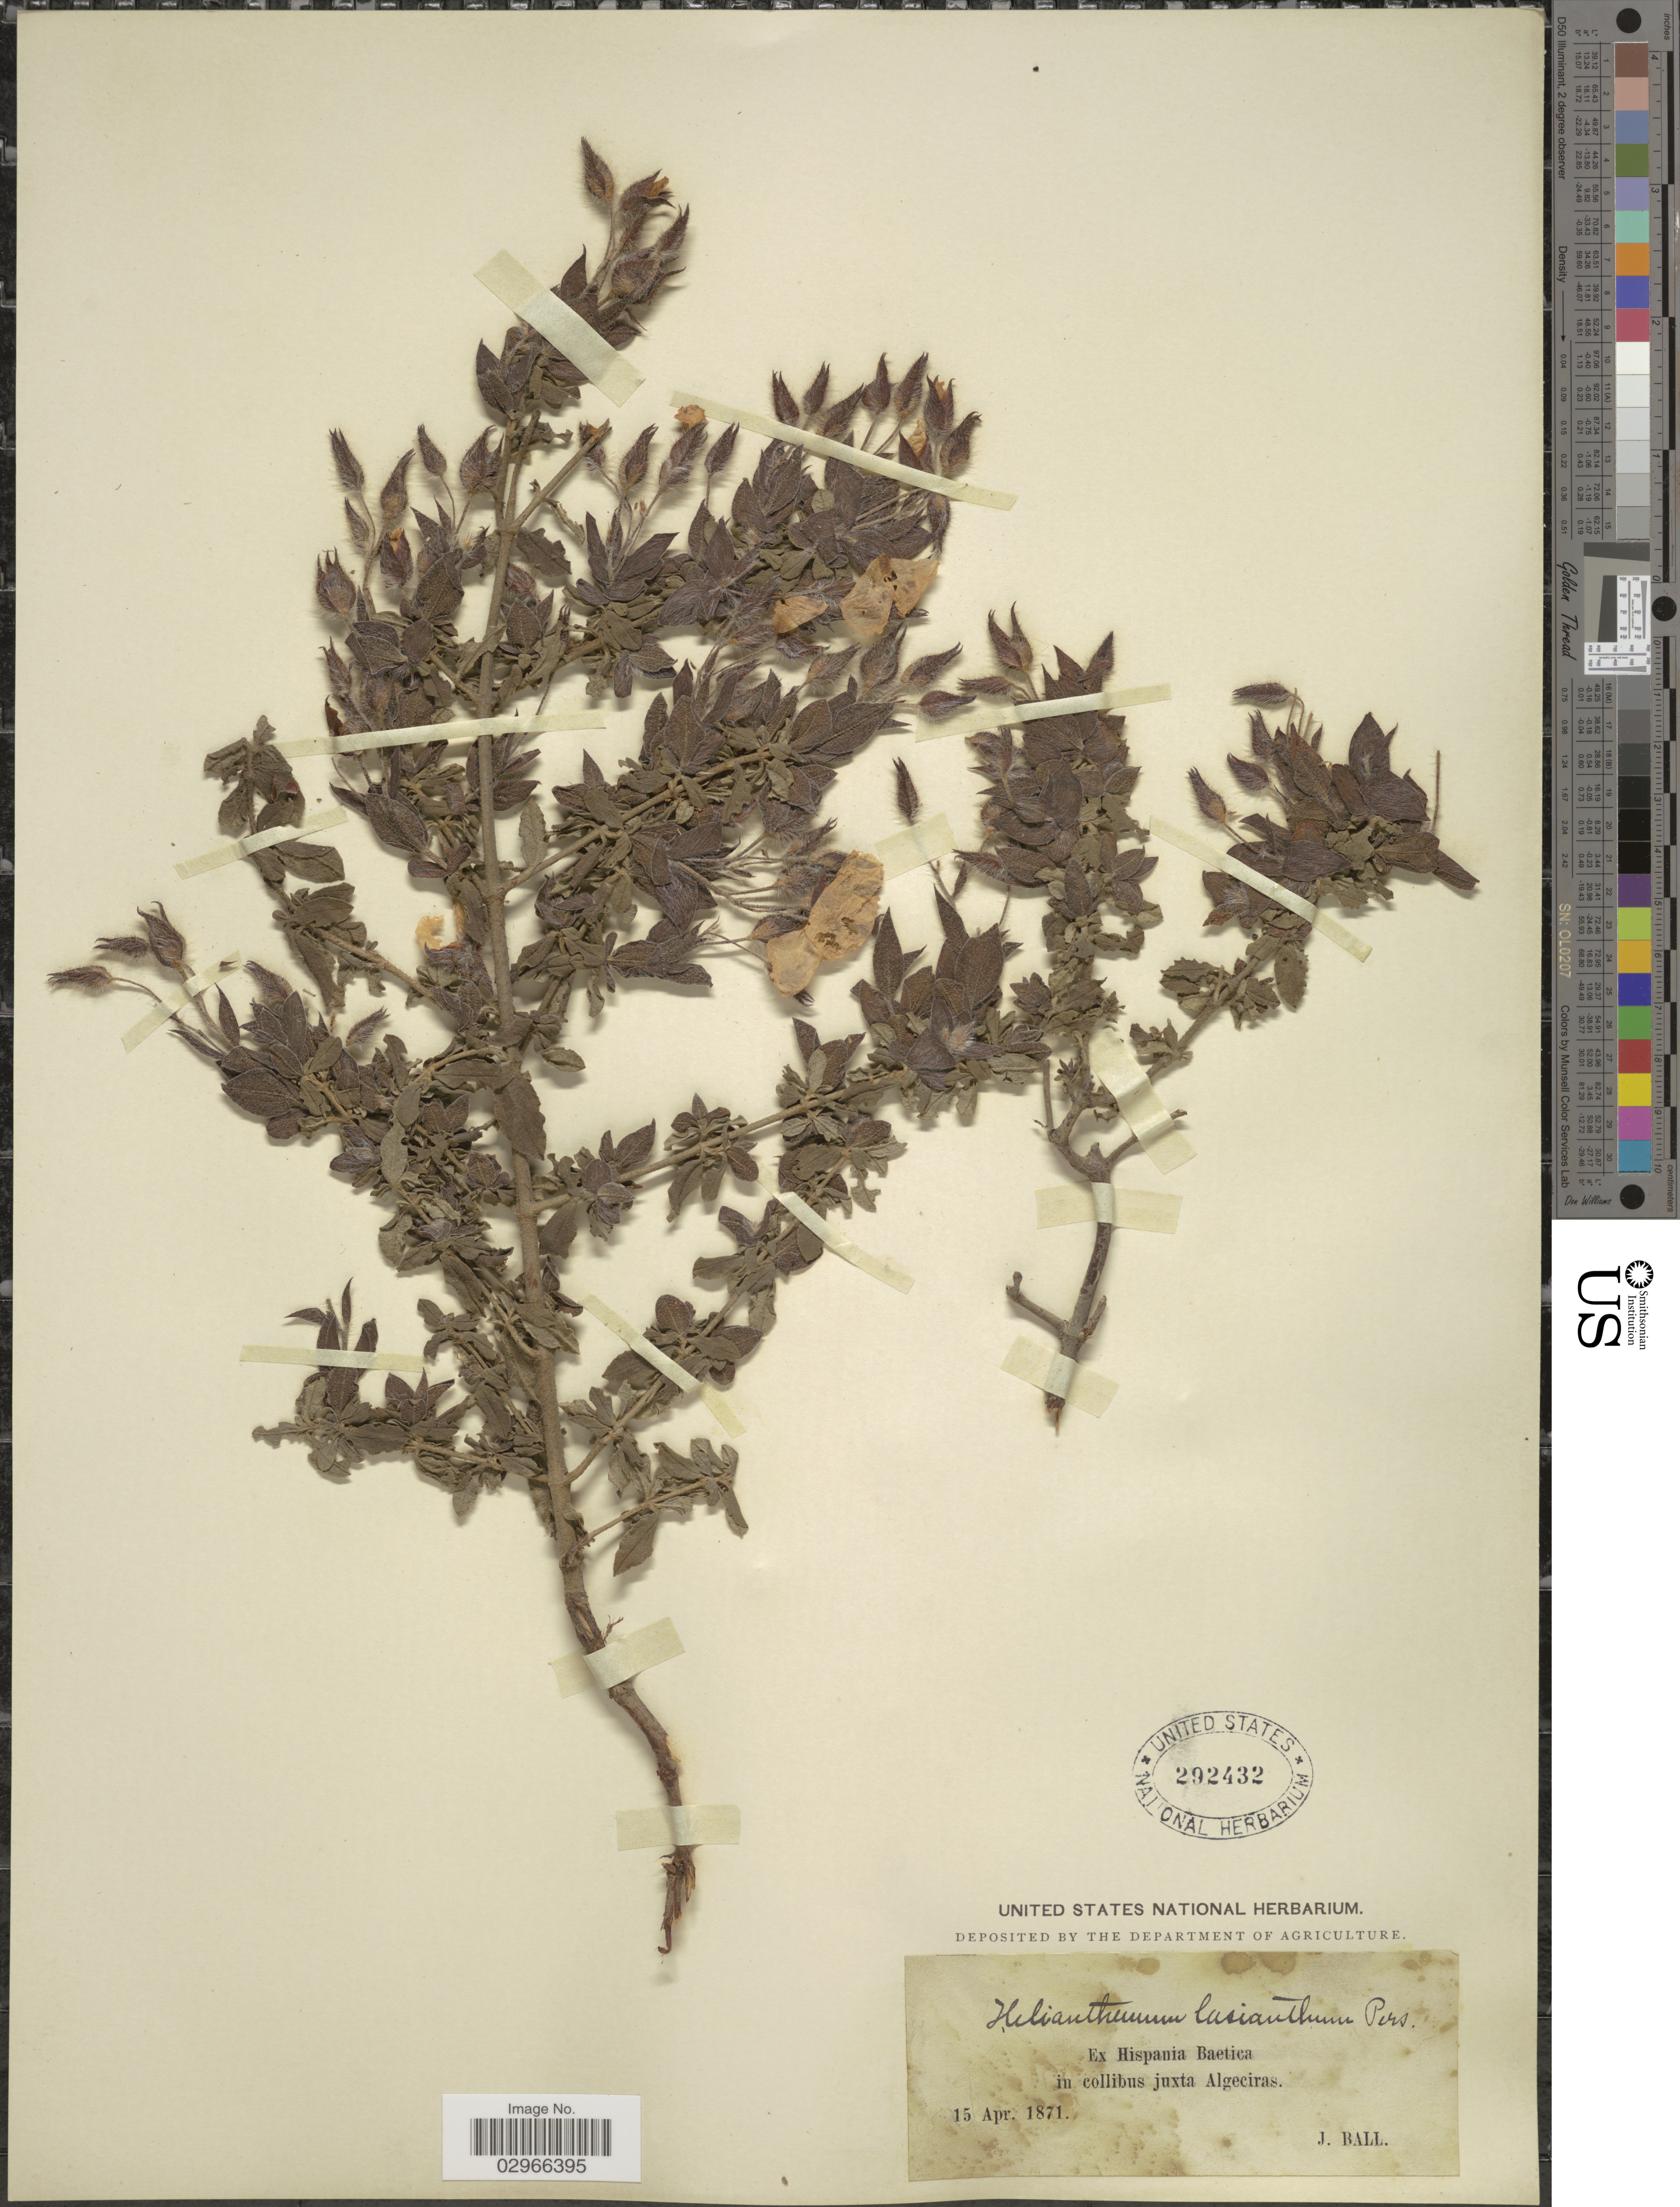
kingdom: Plantae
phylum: Tracheophyta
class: Magnoliopsida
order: Malvales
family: Cistaceae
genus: Halimium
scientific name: Halimium lasianthum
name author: (Lam.) Spach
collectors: J. Ball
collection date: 1871-04-15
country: Spain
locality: Ex Hispania Baetica in collibus juxta Algeciras.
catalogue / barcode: US 292432